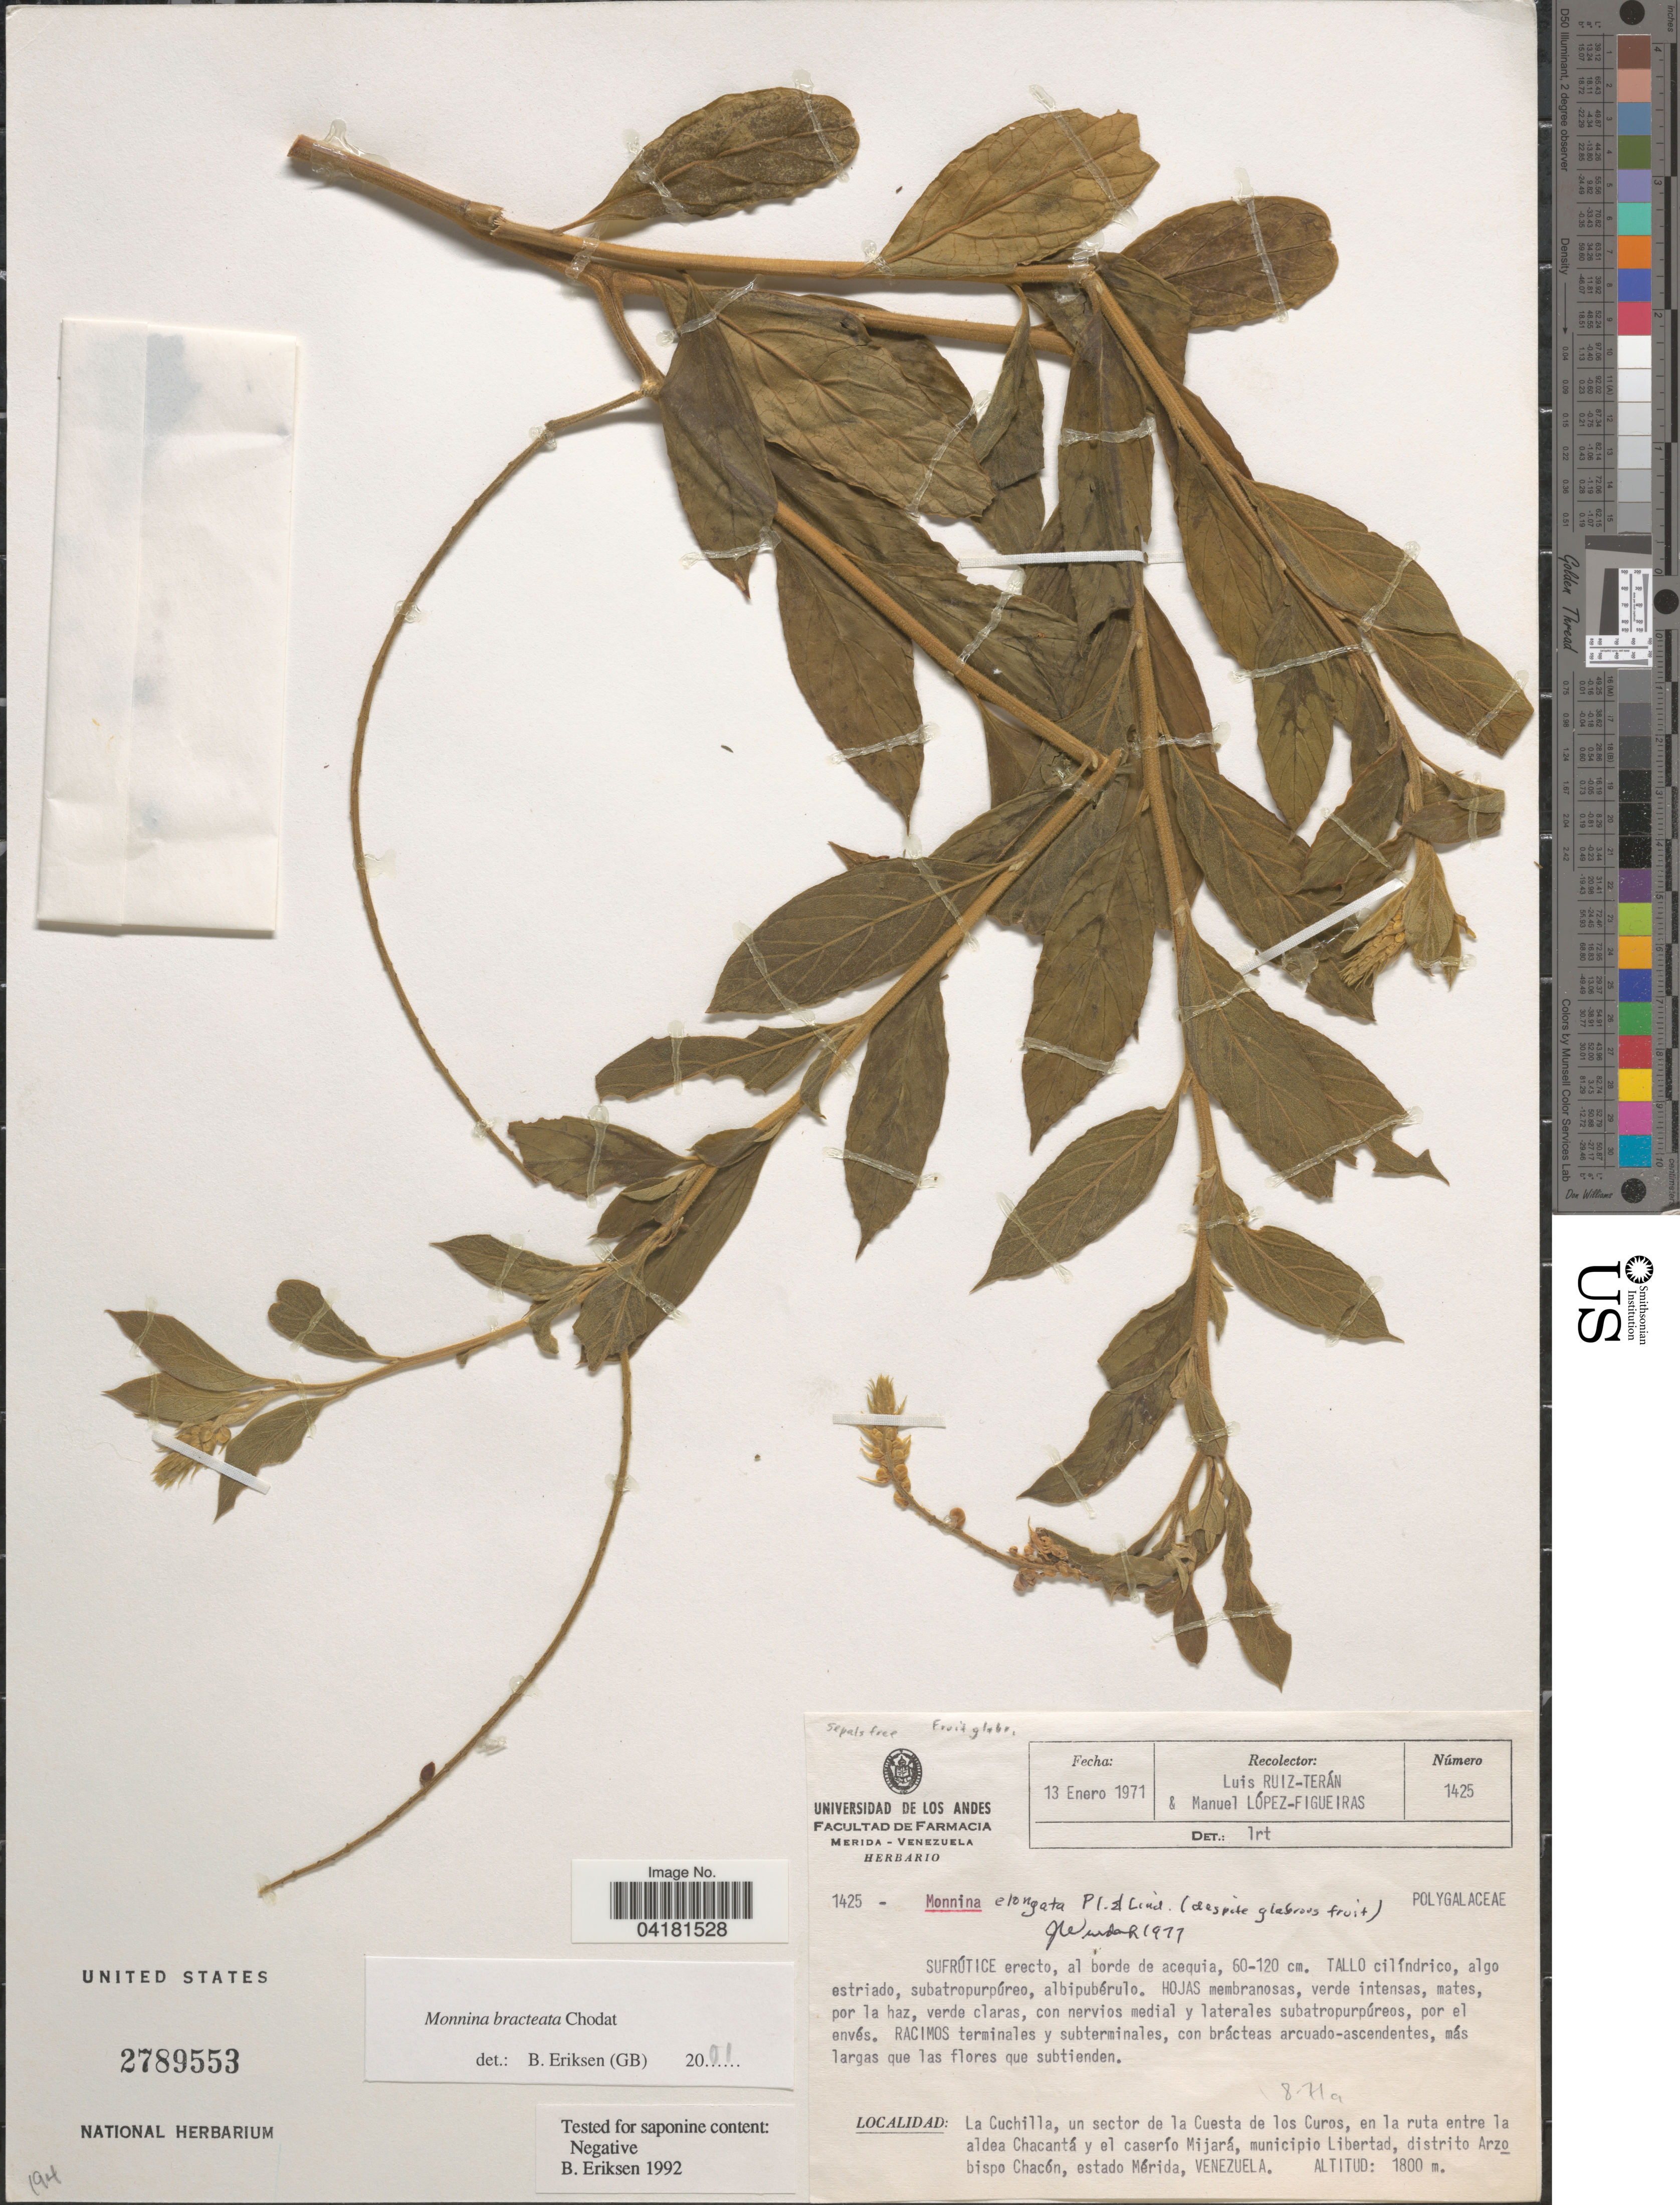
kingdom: Plantae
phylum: Tracheophyta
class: Magnoliopsida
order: Fabales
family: Polygalaceae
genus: Monnina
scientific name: Monnina bracteata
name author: Chodat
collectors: L. E. Ruíz-Terán & M. López Figueiras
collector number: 1425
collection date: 1971-01-13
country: Venezuela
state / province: Merida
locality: La Cuchilla, un sector de la Cuesta de los Curos, en la ruta entre la aldea Chacantá y el caserío Mijará, municipio Libertad, distrito Arzobispo Chacón.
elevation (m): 1800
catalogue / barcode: US 2789553